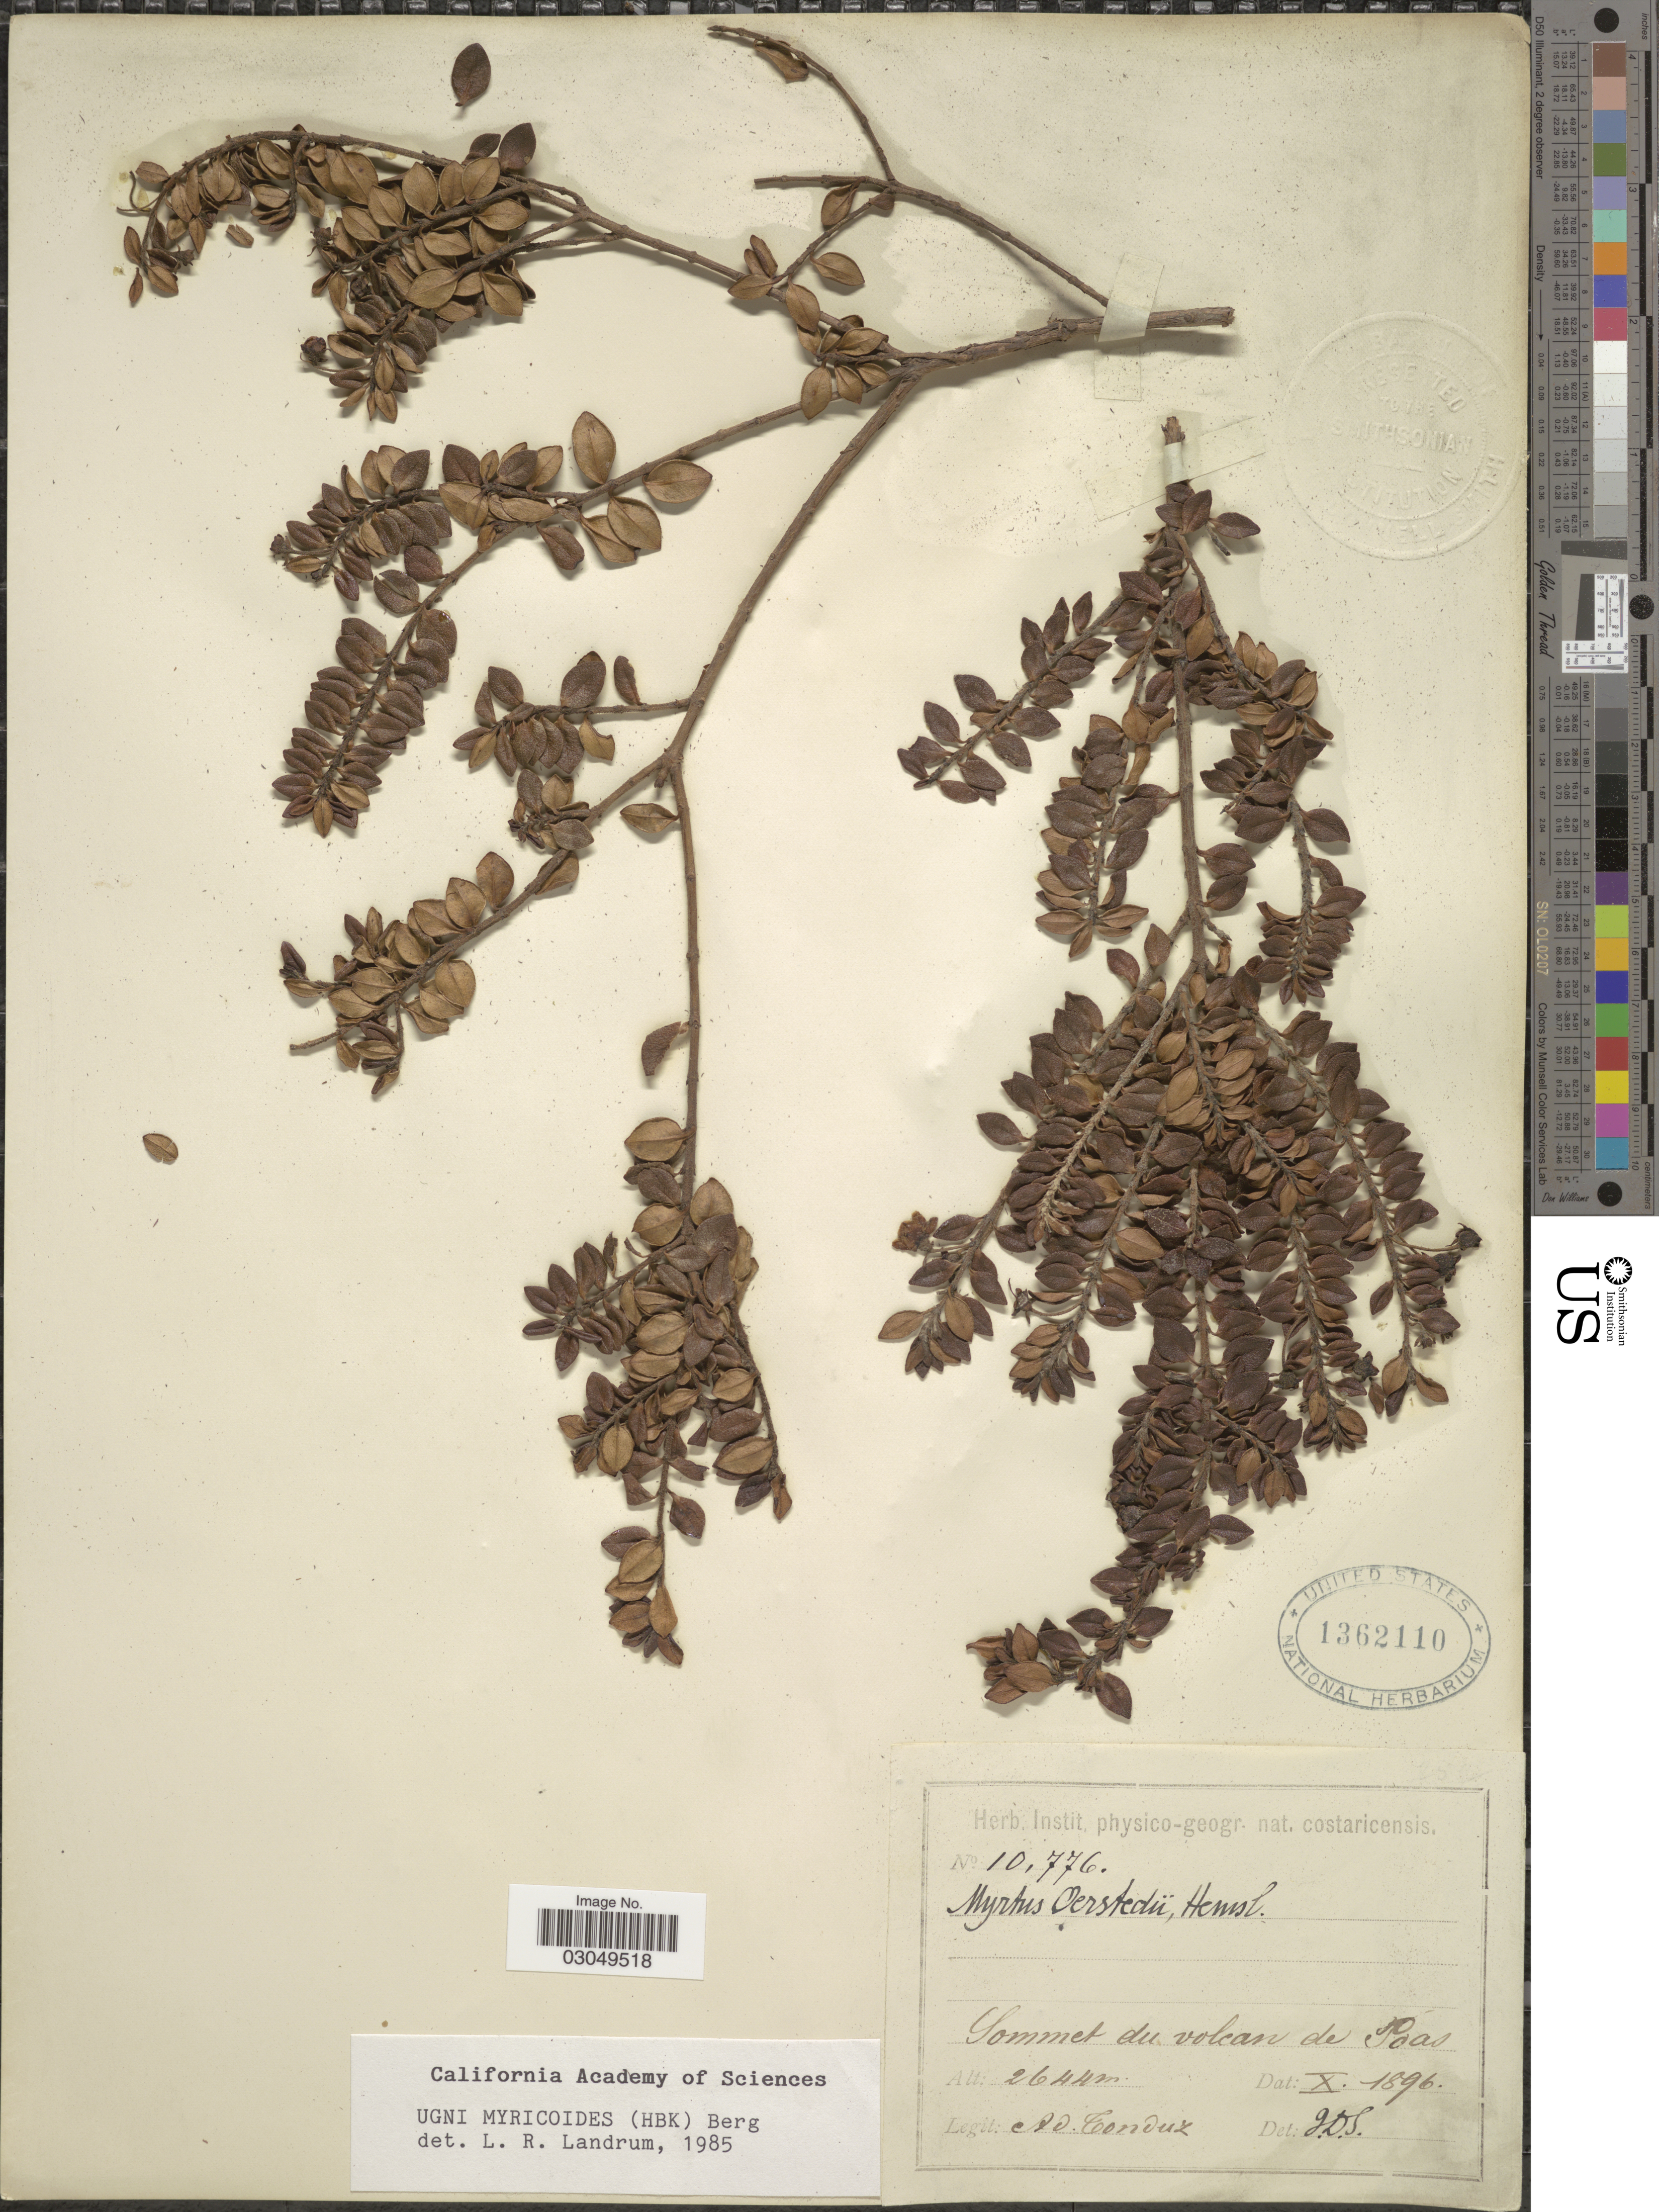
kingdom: Plantae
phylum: Tracheophyta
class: Magnoliopsida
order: Myrtales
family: Myrtaceae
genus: Ugni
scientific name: Ugni myricoides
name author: (Kunth) O. Berg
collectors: A. Tonduz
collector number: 10776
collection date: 1896-10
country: Costa Rica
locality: Sommet du volcan de Poas.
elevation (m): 2644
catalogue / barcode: US 1362110